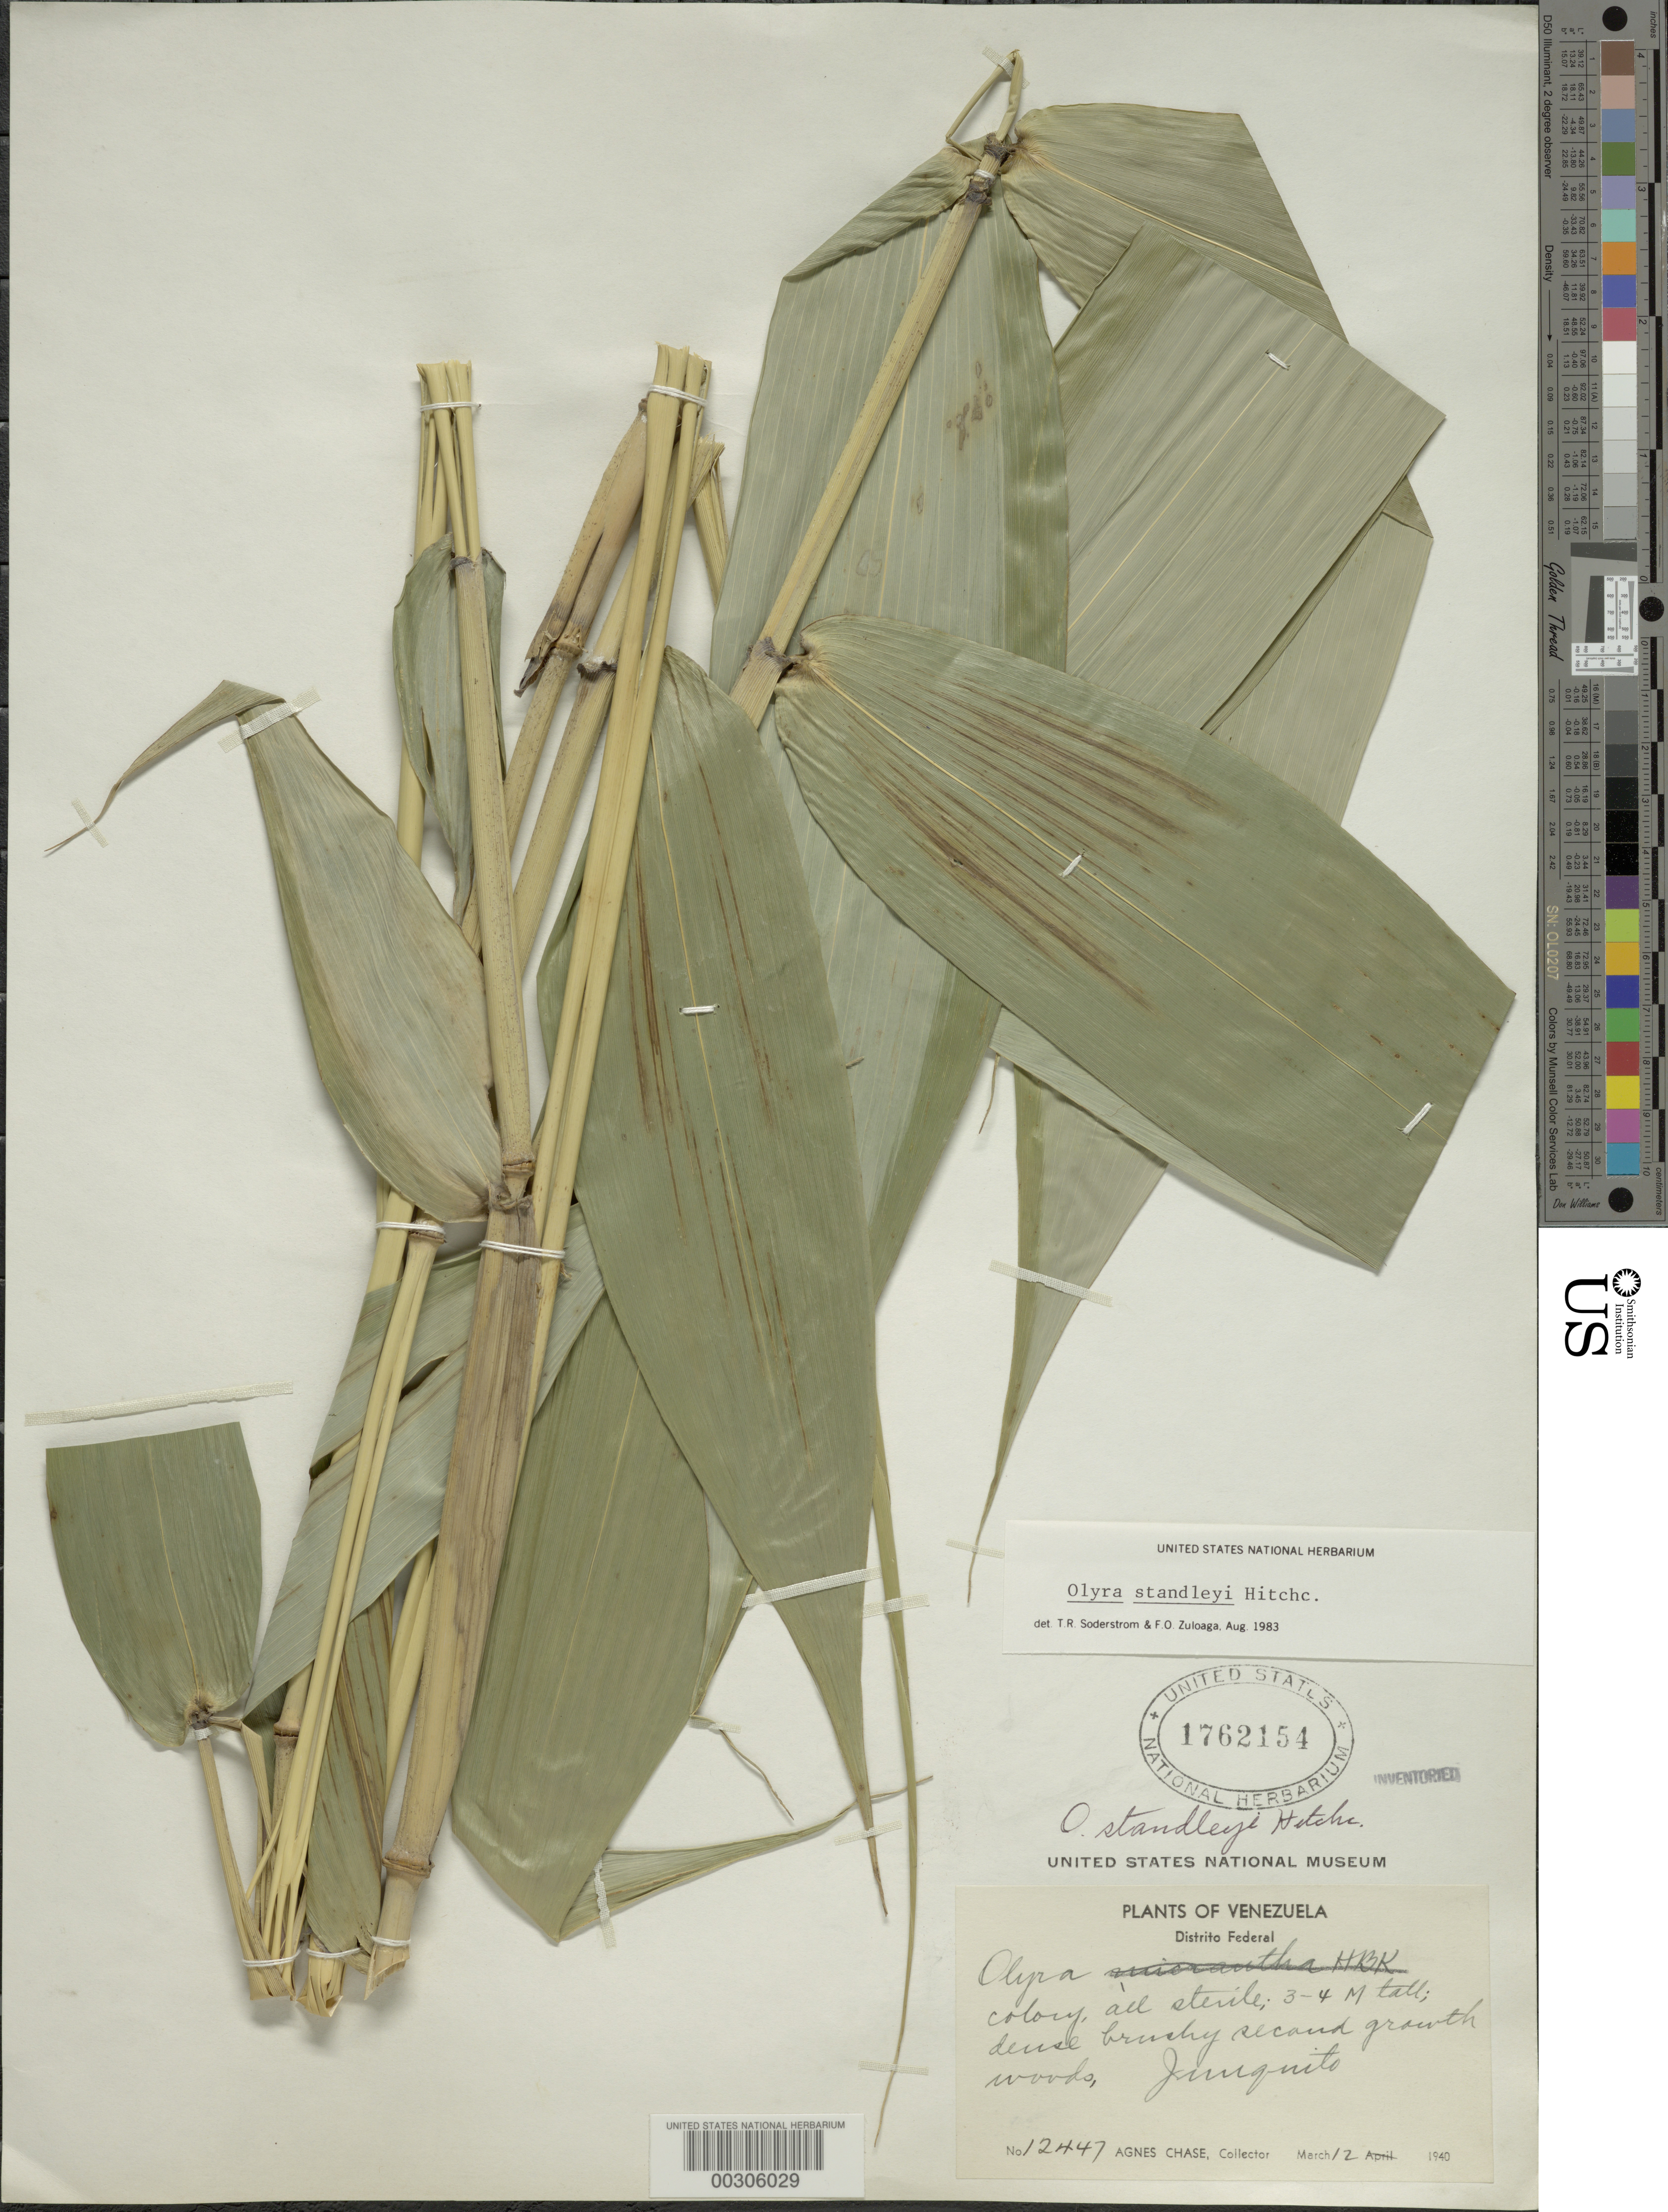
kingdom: Plantae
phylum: Tracheophyta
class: Liliopsida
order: Poales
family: Poaceae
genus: Olyra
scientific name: Olyra standleyi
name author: Hitchc.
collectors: A. Chase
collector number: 12447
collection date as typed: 12 Mar 1940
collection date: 1940-03-12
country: Venezuela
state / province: Distrito Federal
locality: Junquito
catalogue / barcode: US 1762154